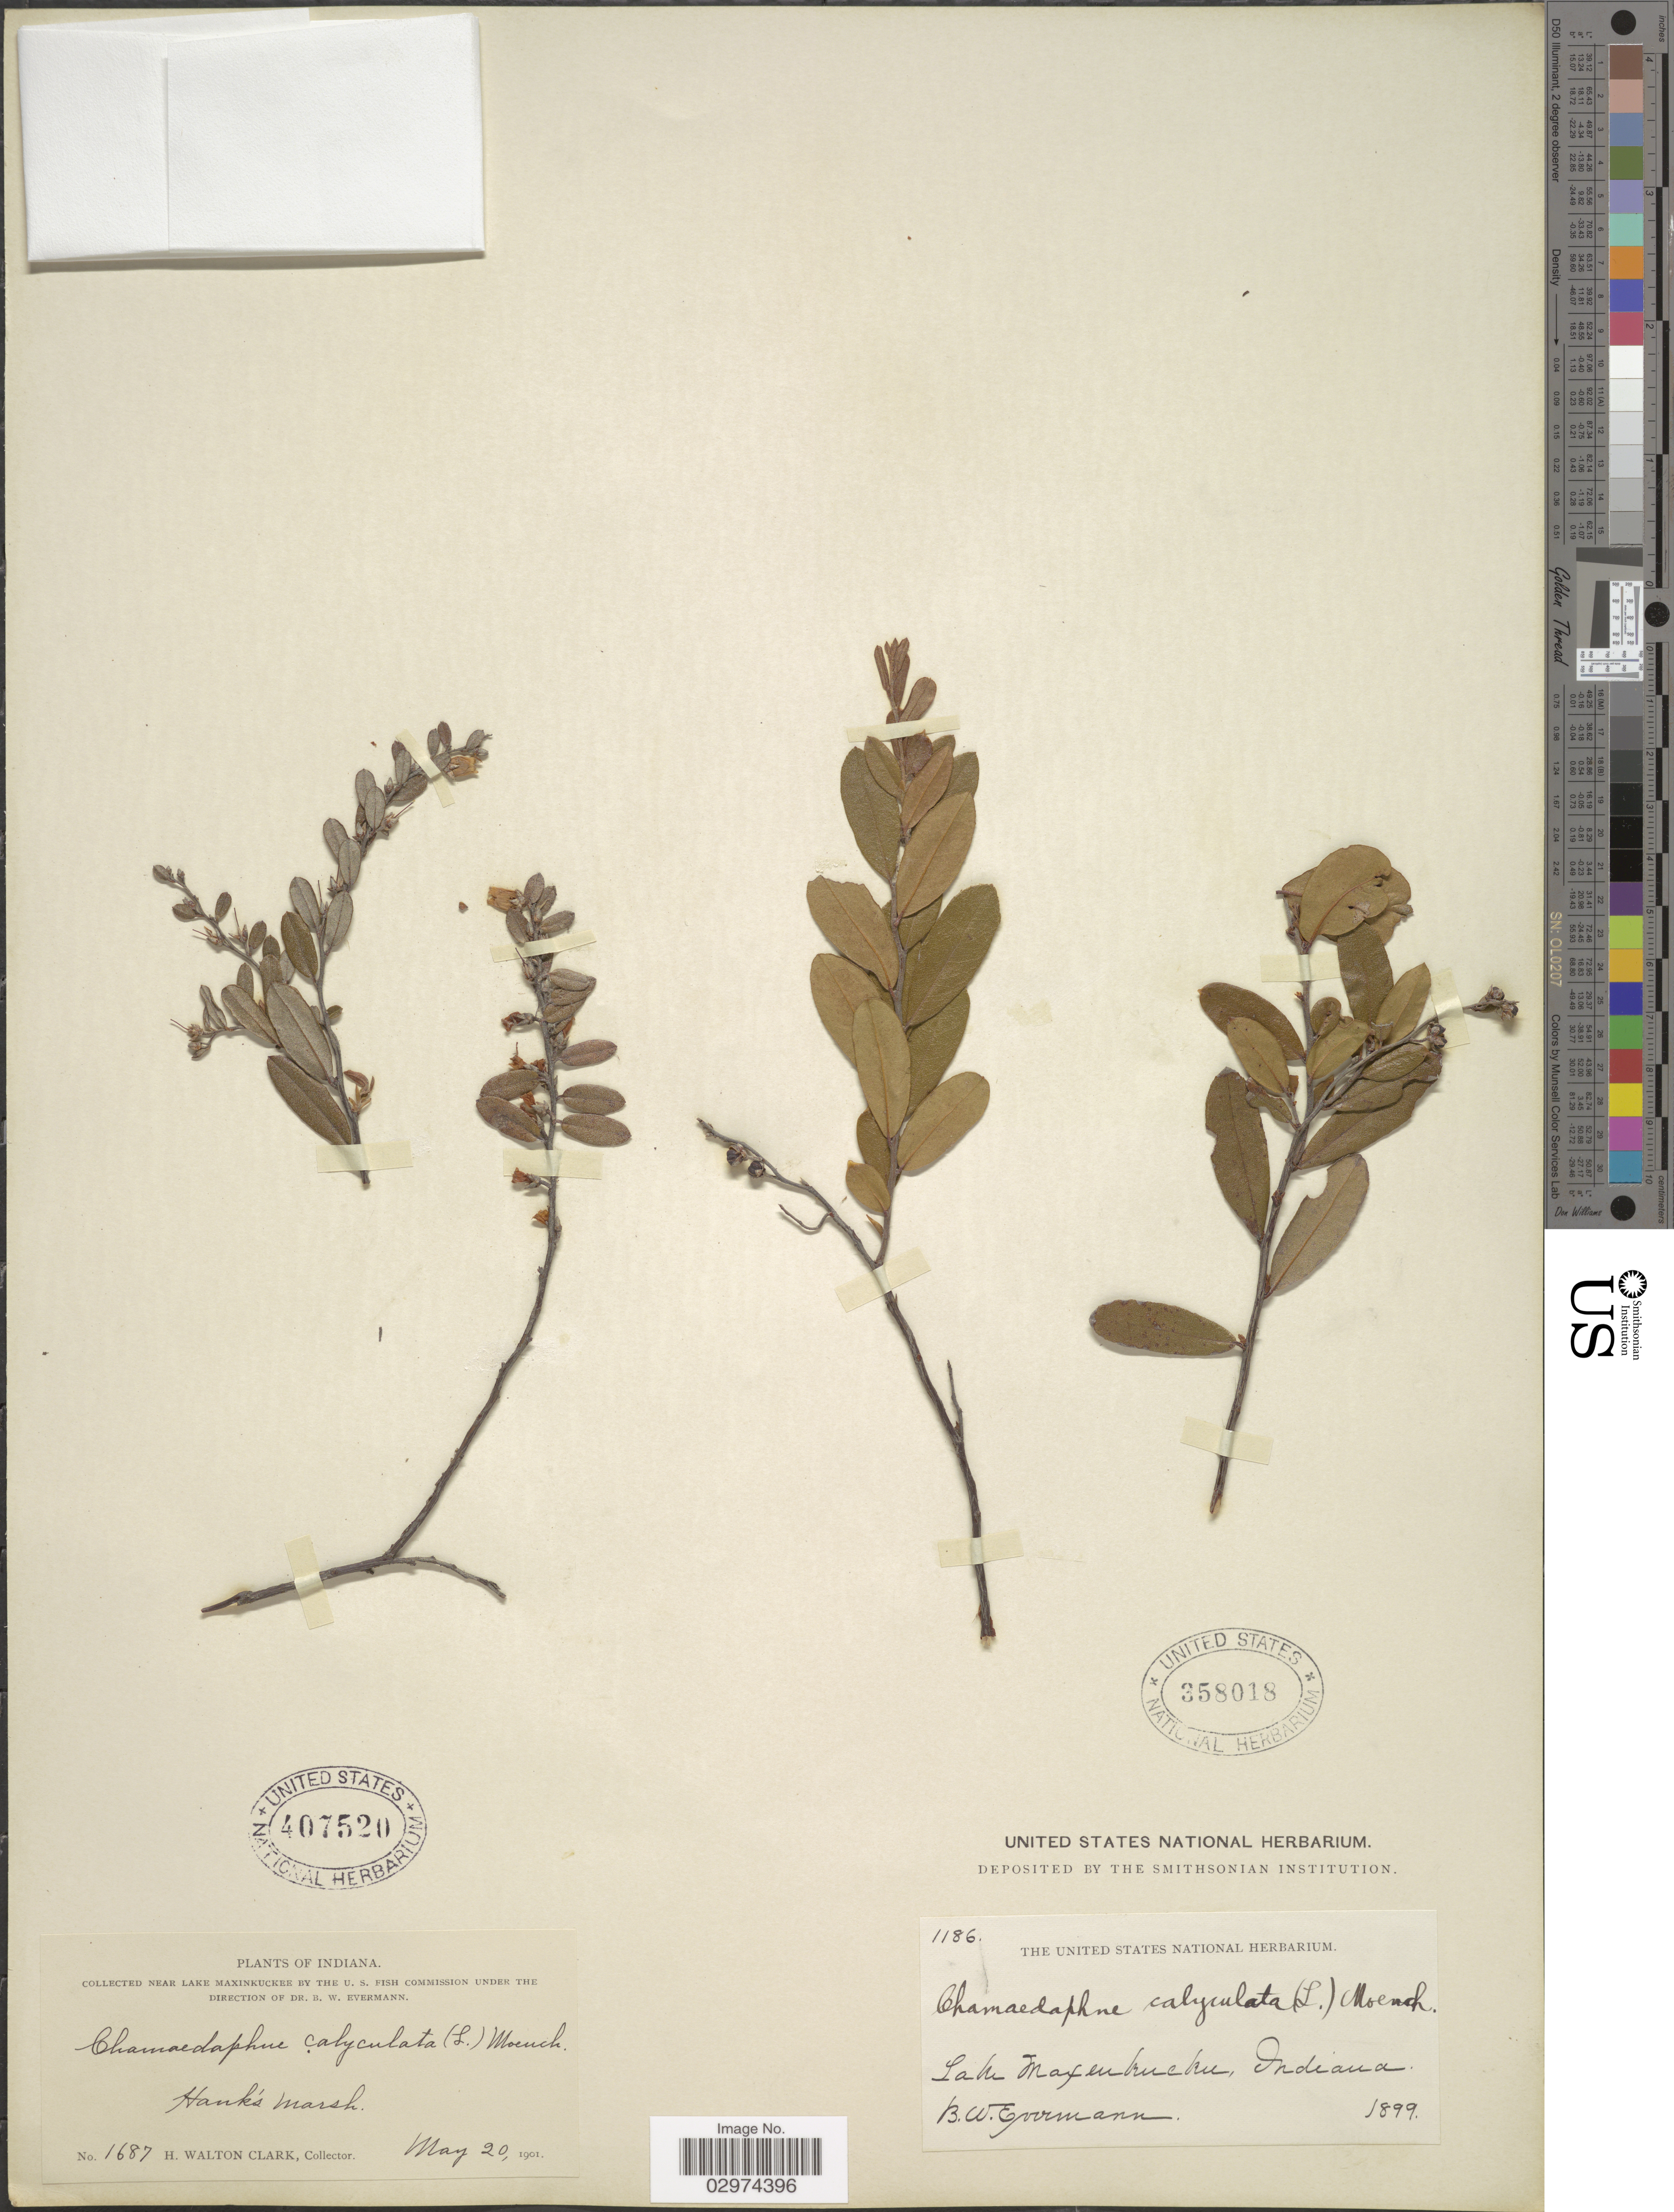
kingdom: Plantae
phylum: Tracheophyta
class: Magnoliopsida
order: Ericales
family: Ericaceae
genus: Chamaedaphne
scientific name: Chamaedaphne calyculata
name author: (L.) Moench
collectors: B. W. Evermann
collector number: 1186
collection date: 1899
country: United States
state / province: Indiana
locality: Lake Maxenkuckee.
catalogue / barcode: US 358018-2